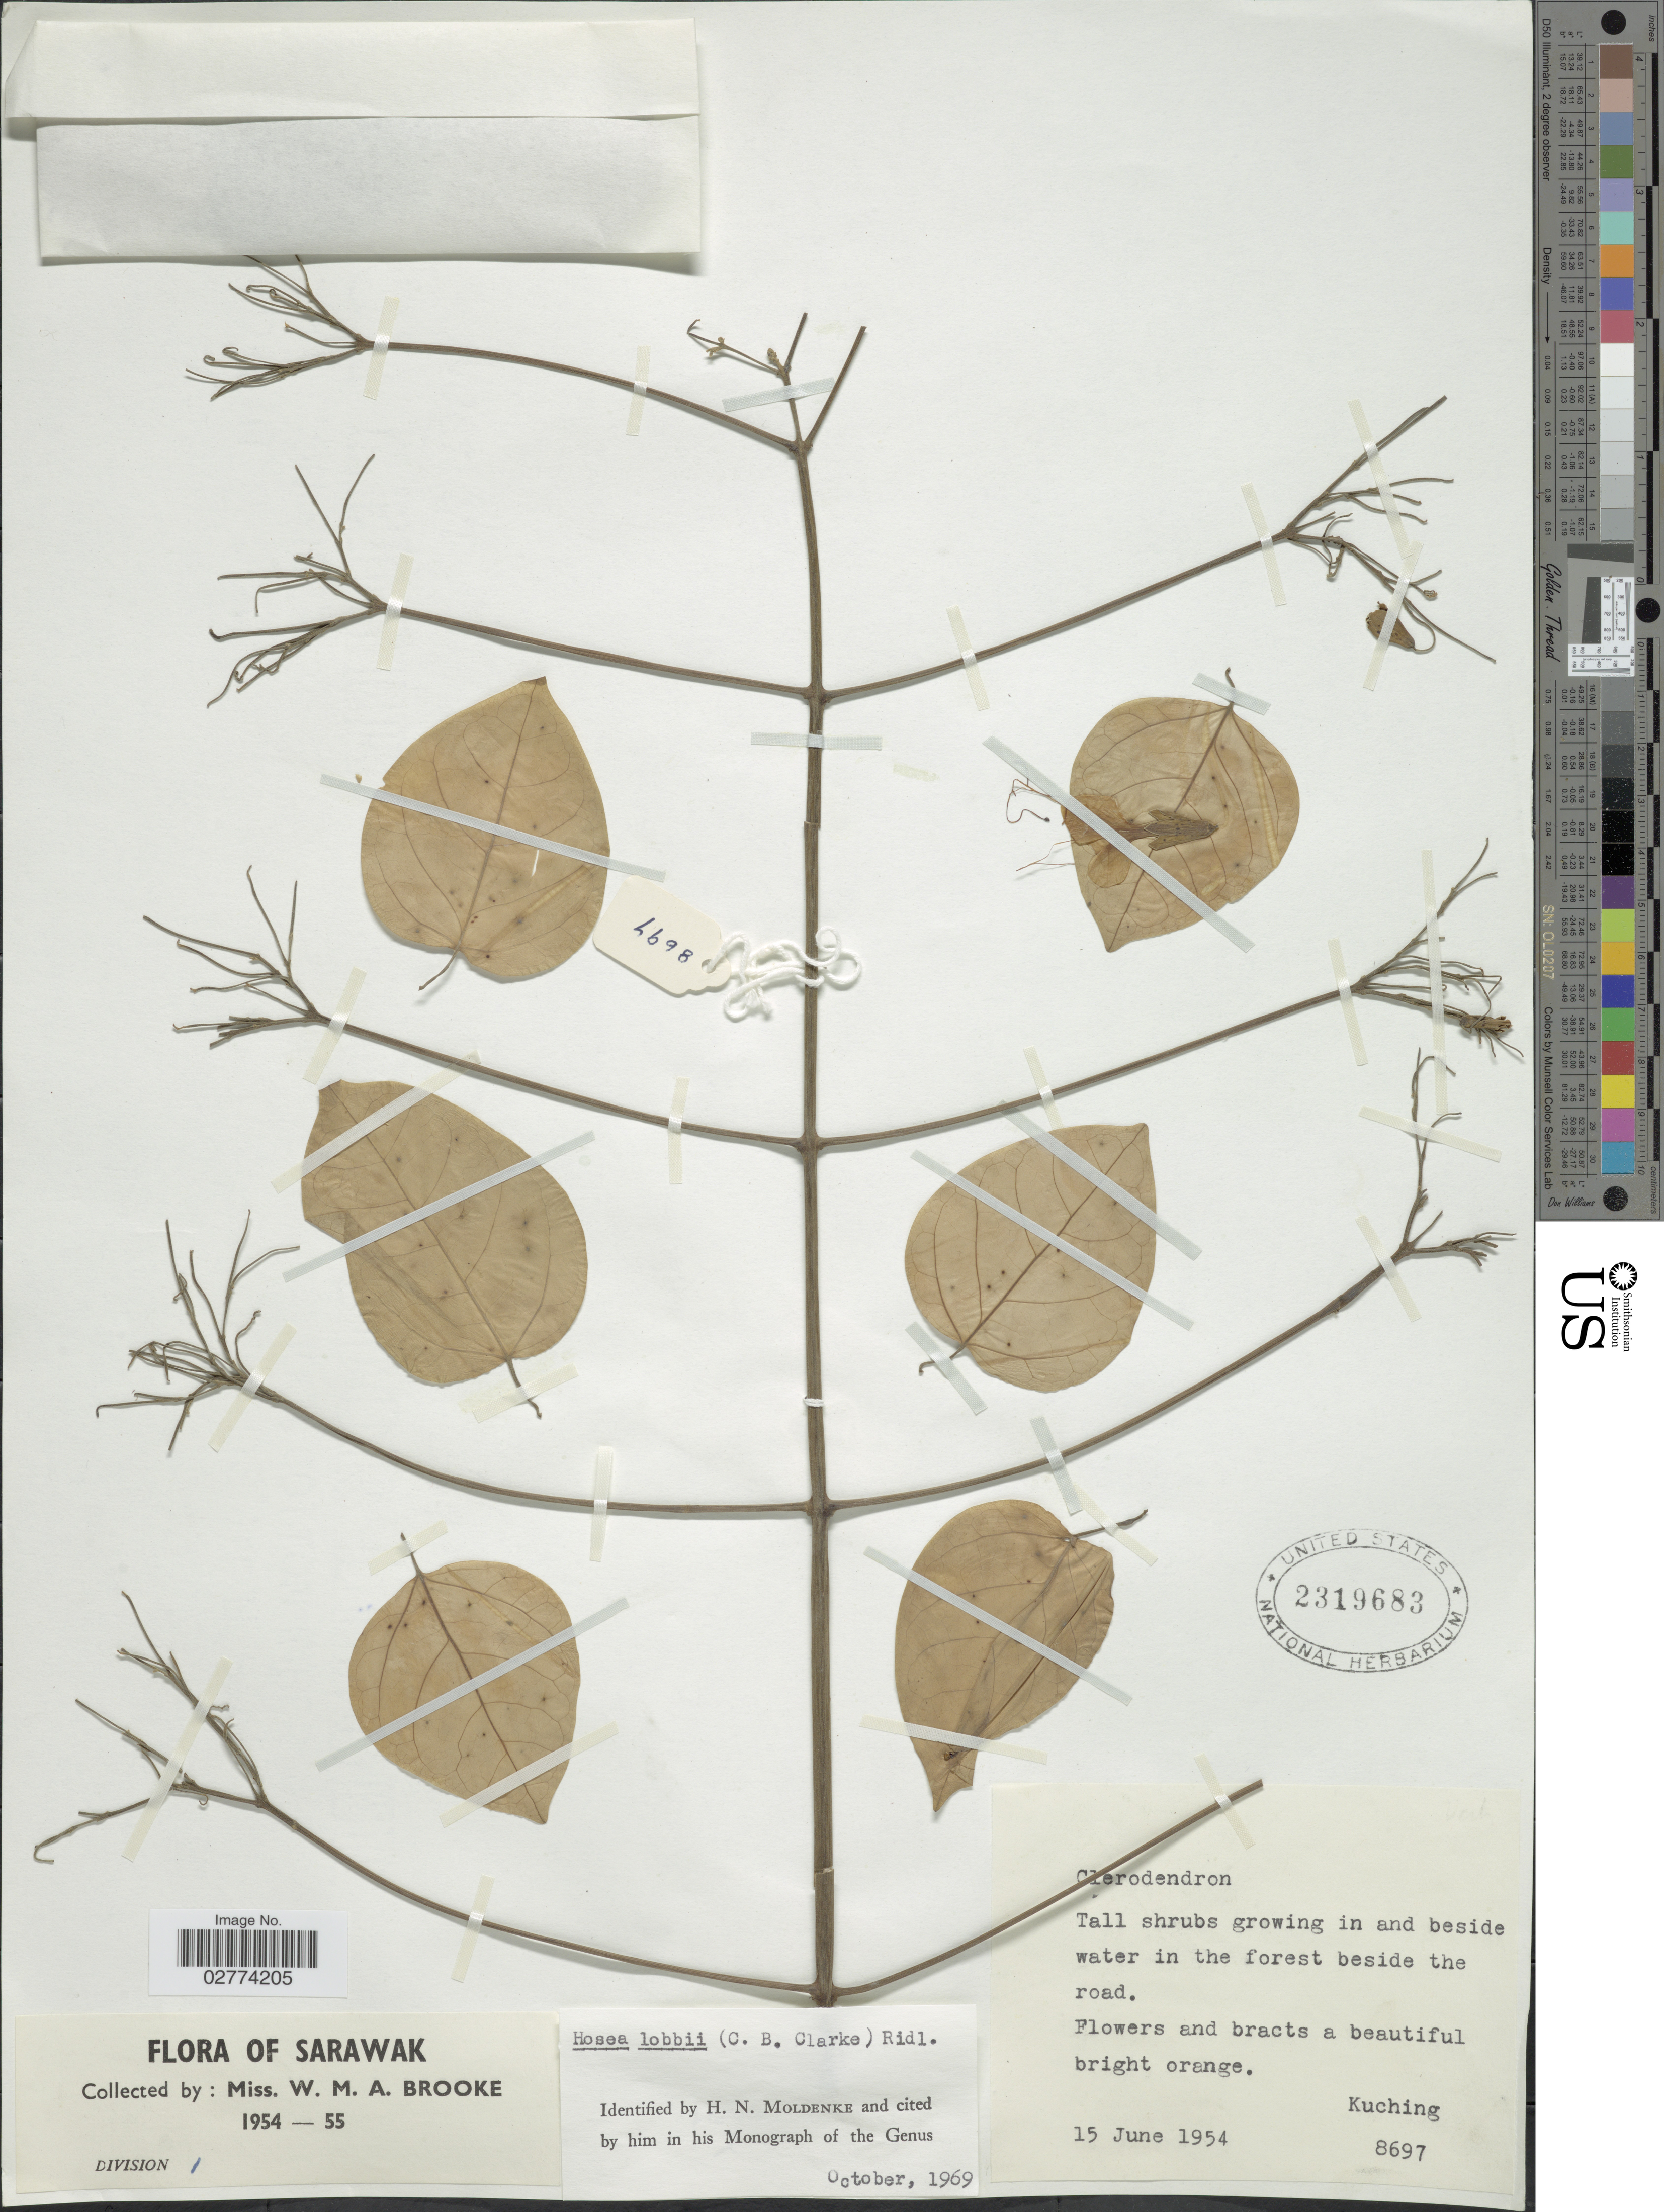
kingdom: Plantae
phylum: Tracheophyta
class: Magnoliopsida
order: Lamiales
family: Lamiaceae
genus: Hosea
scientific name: Hosea lobbii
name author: (C.B. Clarke) Ridl.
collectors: W. Brooke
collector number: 8697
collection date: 1954-06-15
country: Malaysia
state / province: Sarawak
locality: Kuching.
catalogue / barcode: US 2319683